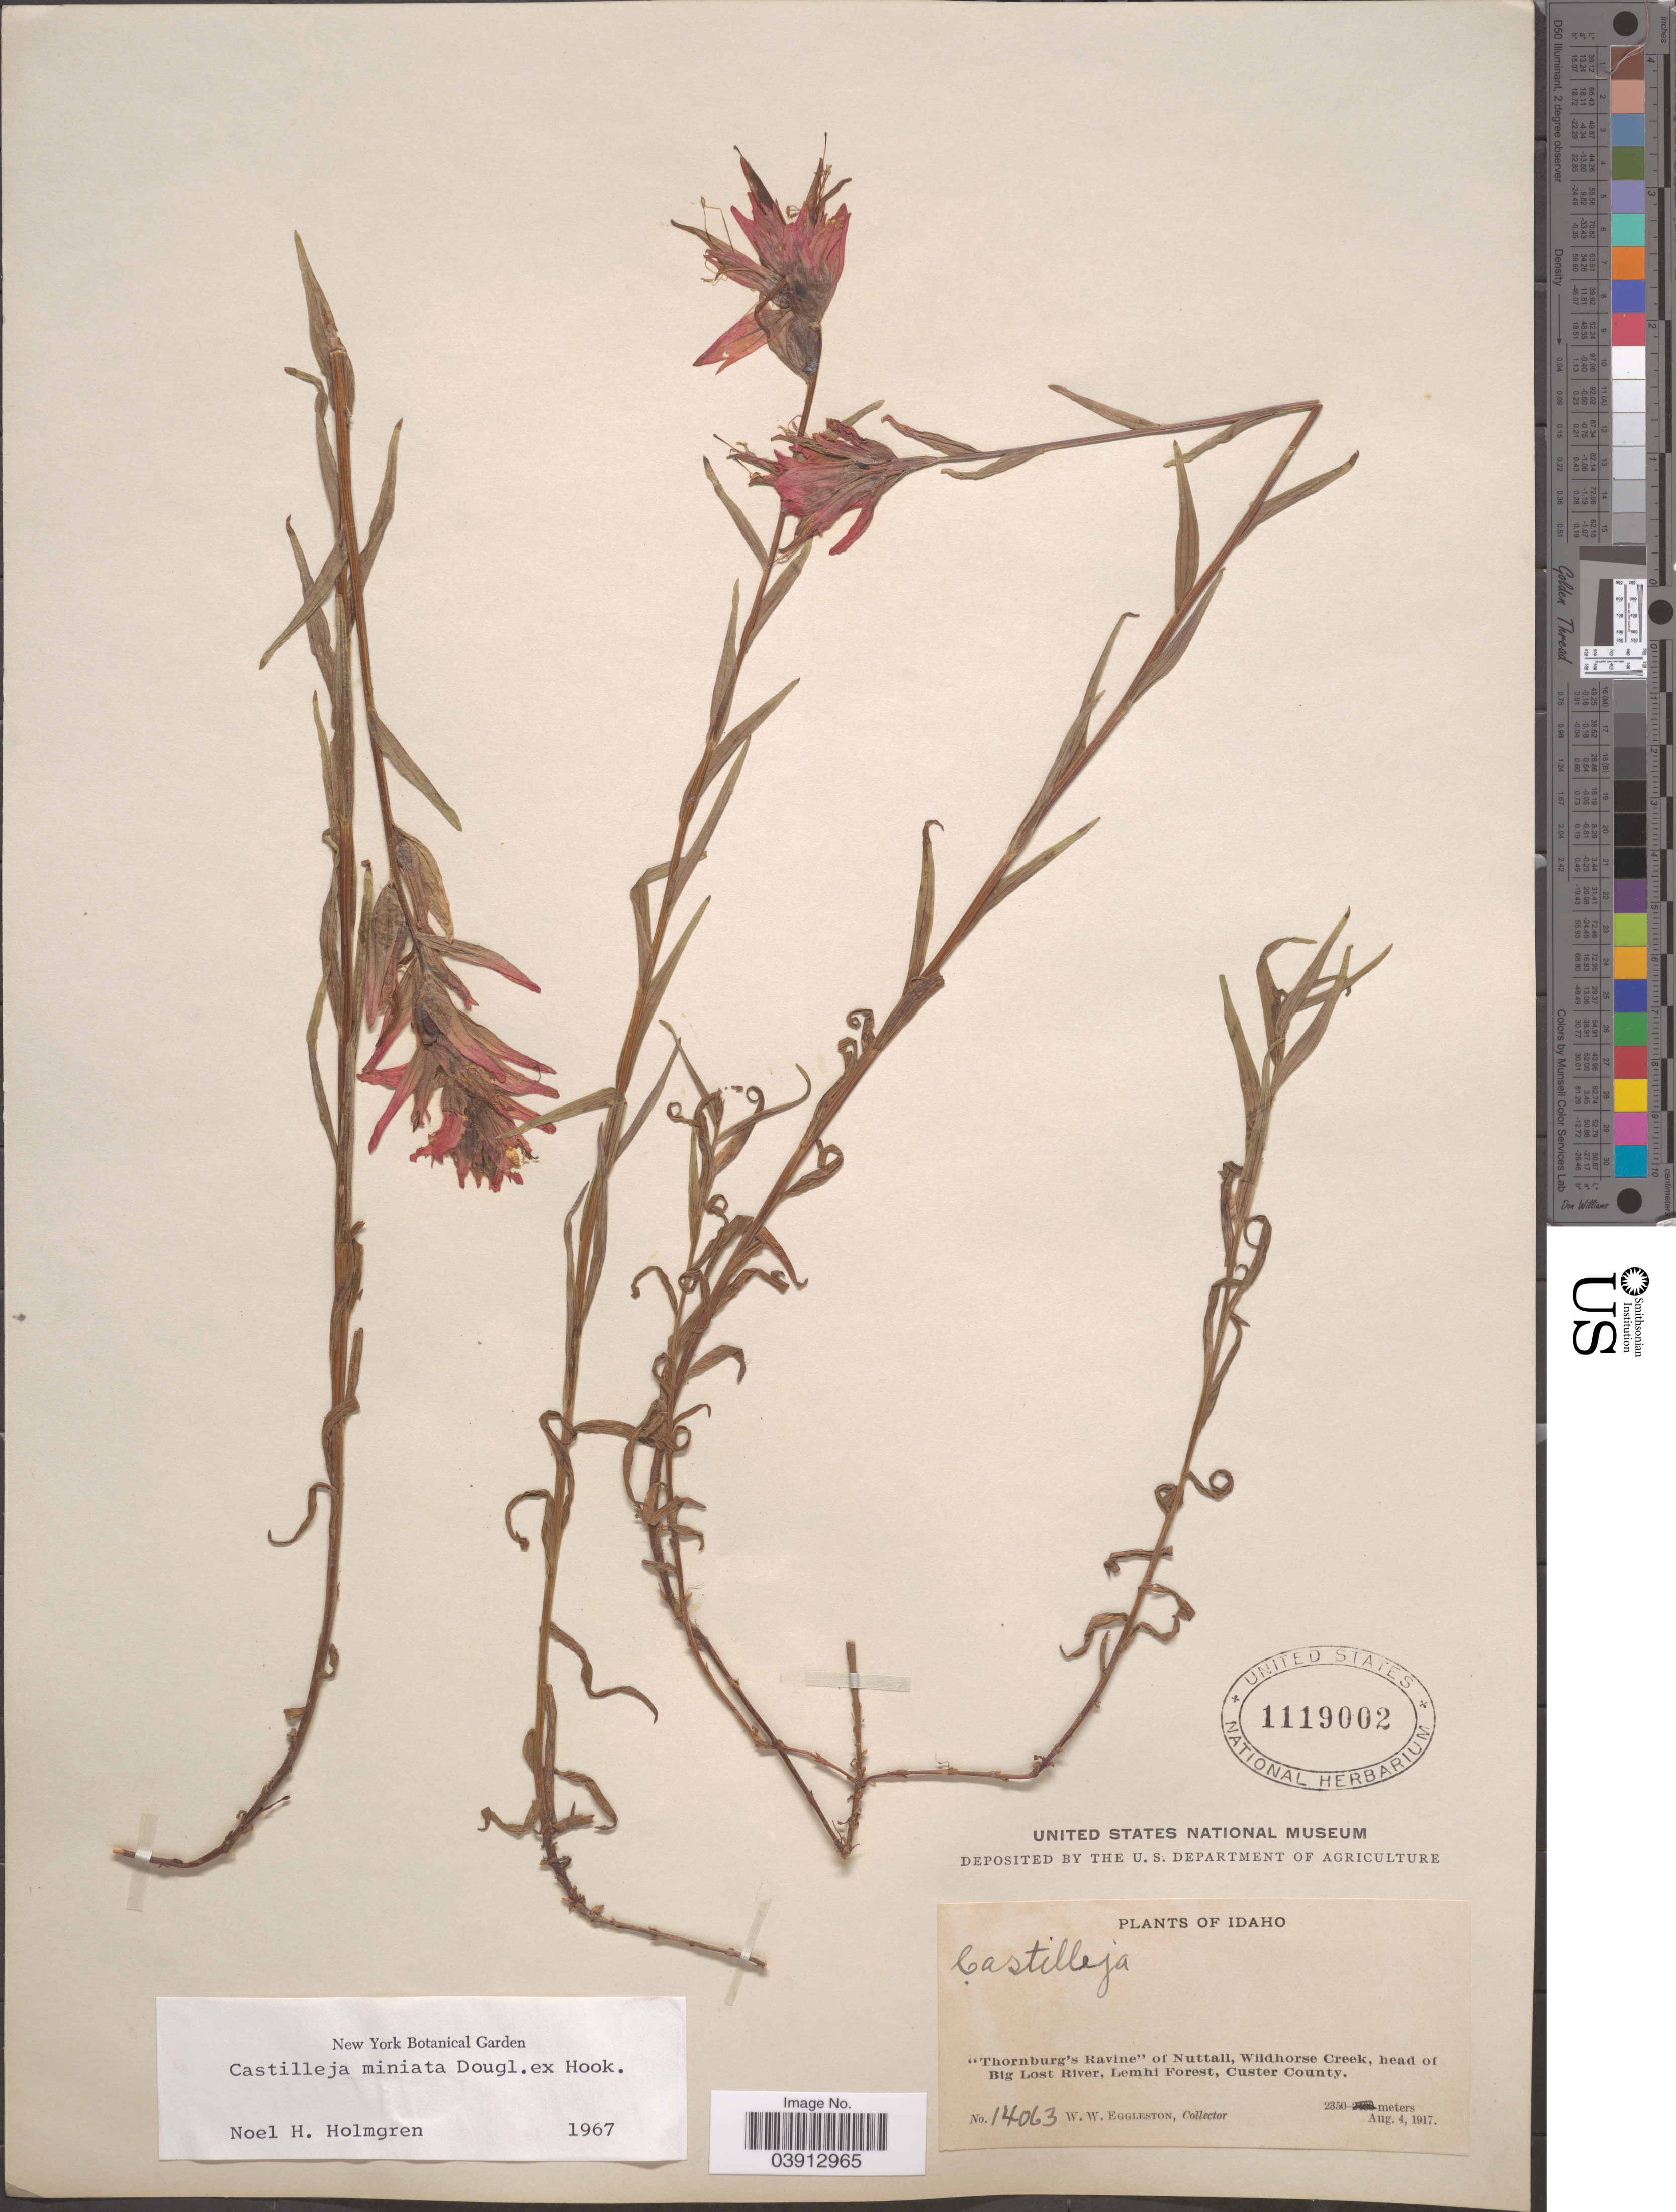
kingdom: Plantae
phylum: Tracheophyta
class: Magnoliopsida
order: Lamiales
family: Orobanchaceae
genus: Castilleja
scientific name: Castilleja miniata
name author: Douglas ex Hook.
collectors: W. W. Eggleston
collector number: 14063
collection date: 1917-08-04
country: United States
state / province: Idaho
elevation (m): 2350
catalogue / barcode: US 1119002